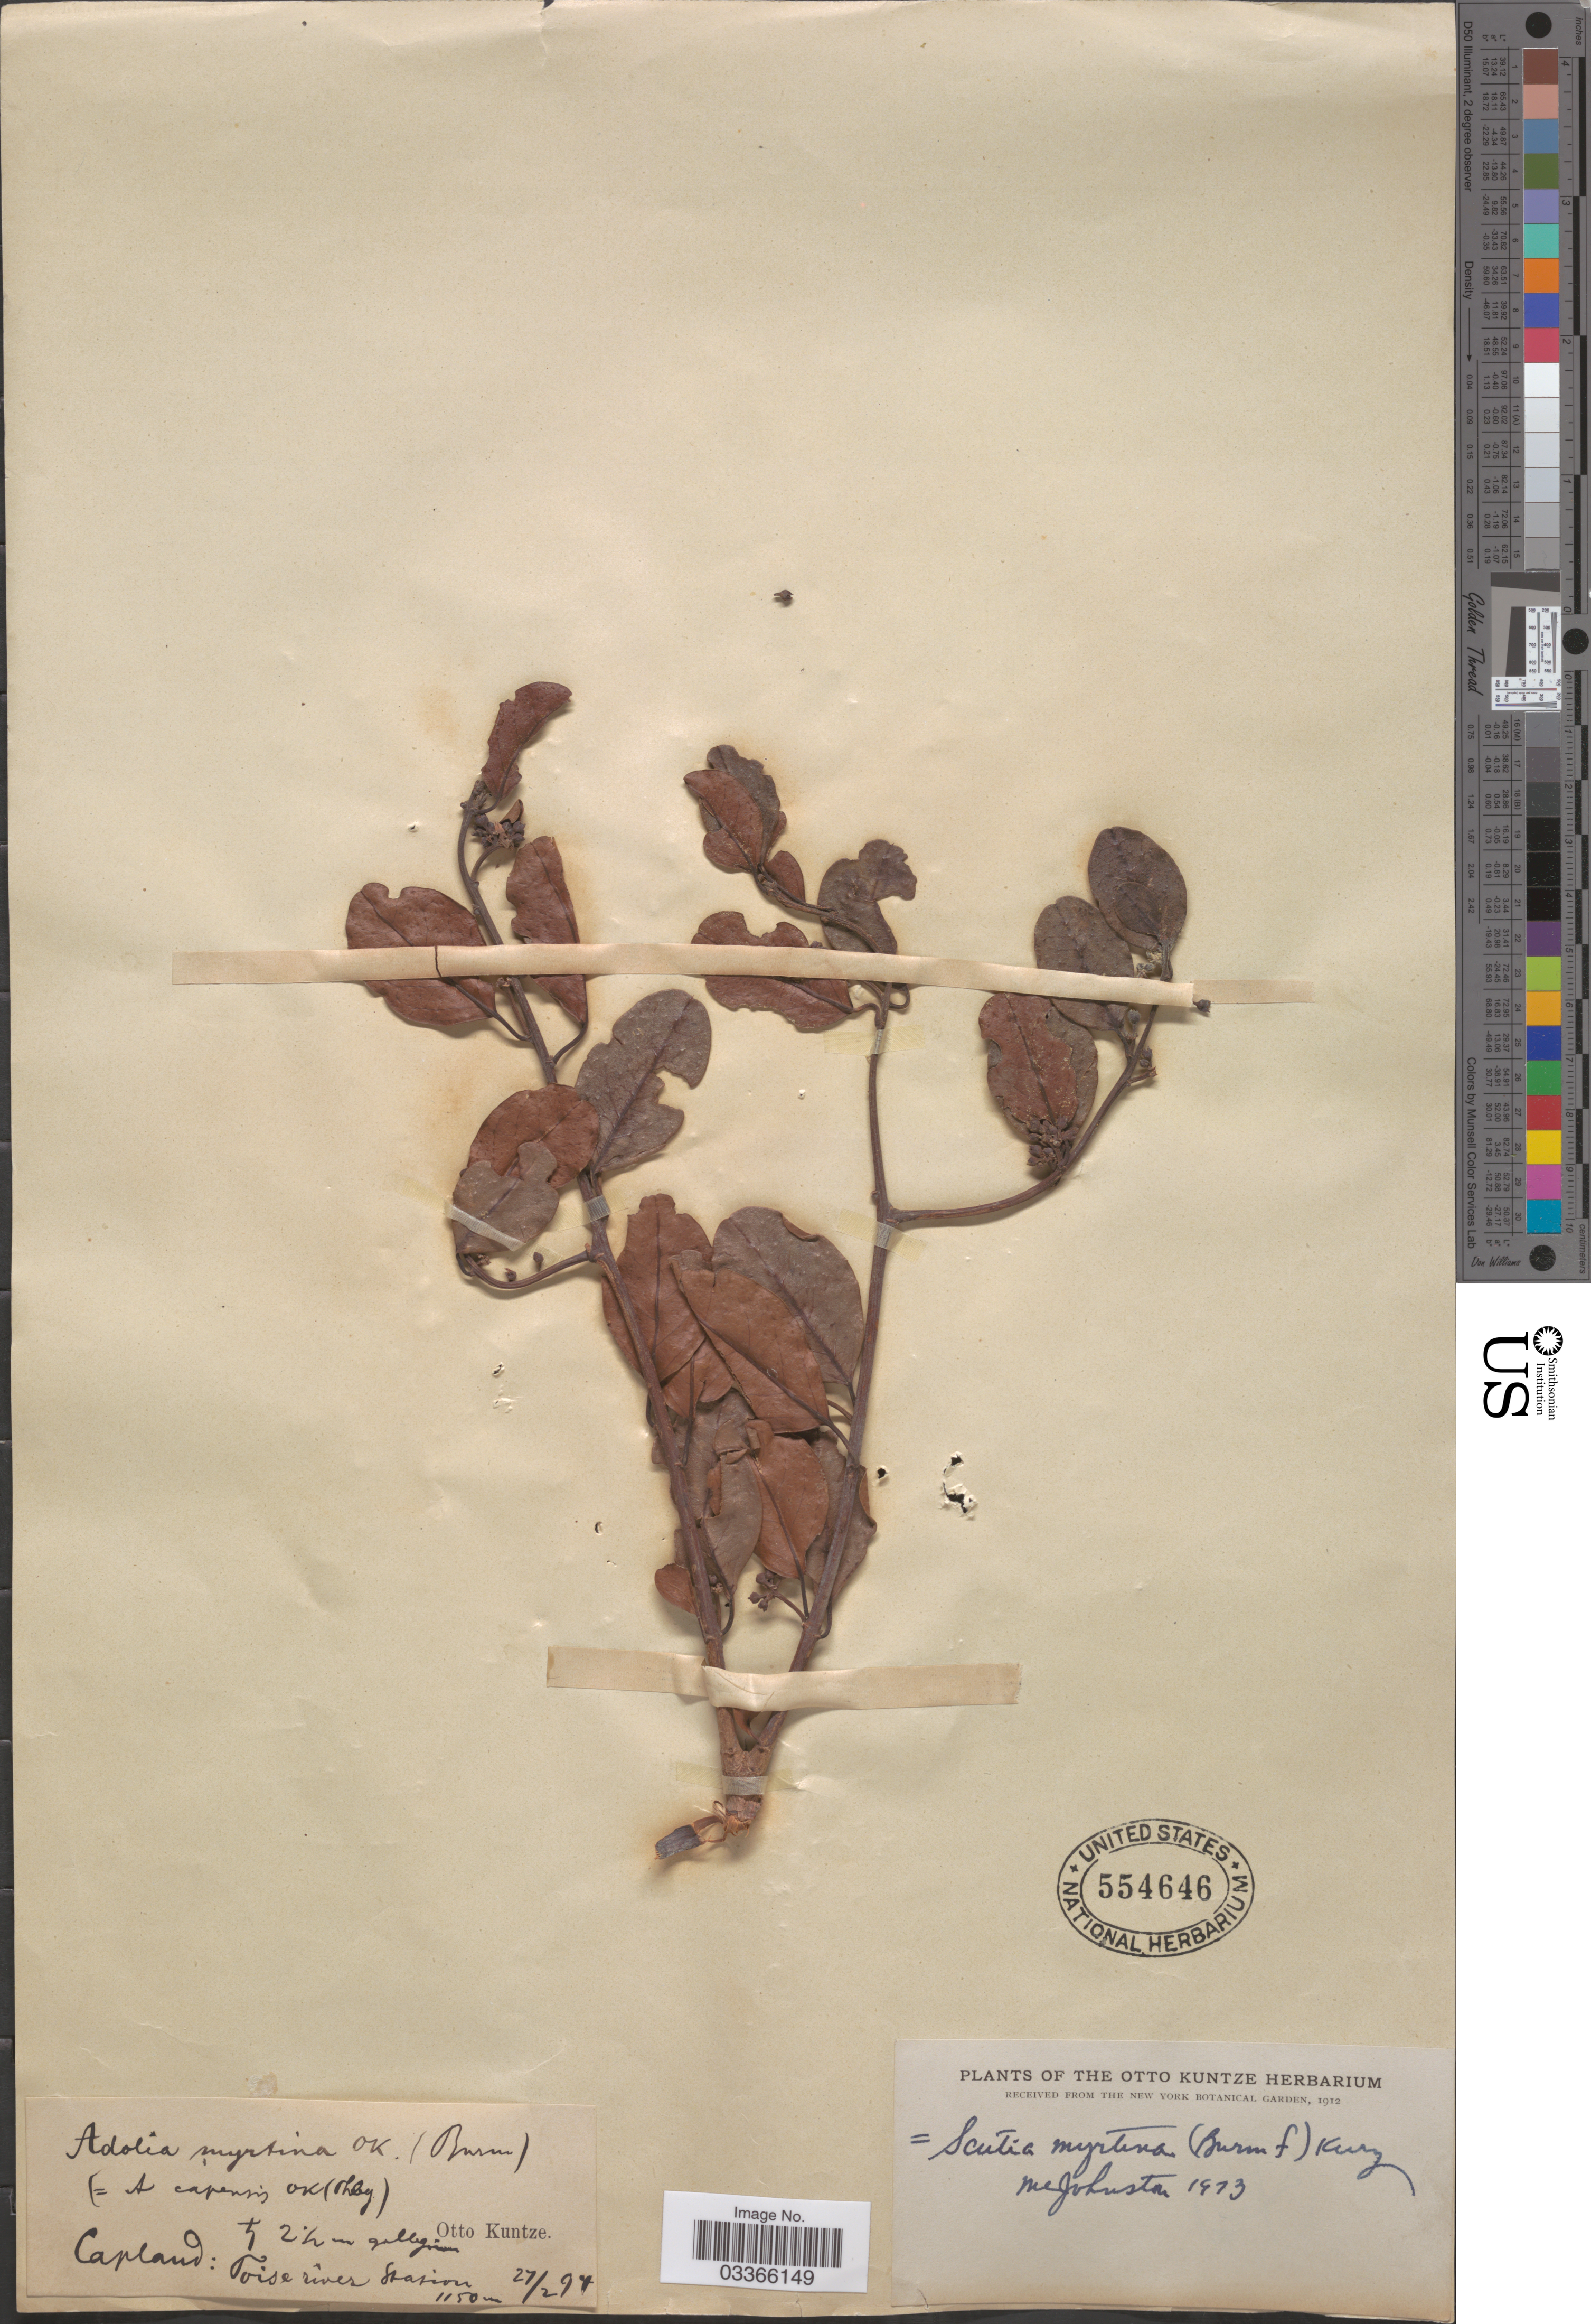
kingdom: Plantae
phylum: Tracheophyta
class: Magnoliopsida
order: Rosales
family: Rhamnaceae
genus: Scutia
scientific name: Scutia myrtina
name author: (Burm. f.) Kurz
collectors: C.E.O. Kuntze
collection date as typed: Transcribed d/m/y: 27/2/94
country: South Africa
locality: Capland: Toise river station.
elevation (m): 1150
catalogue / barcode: US 554646